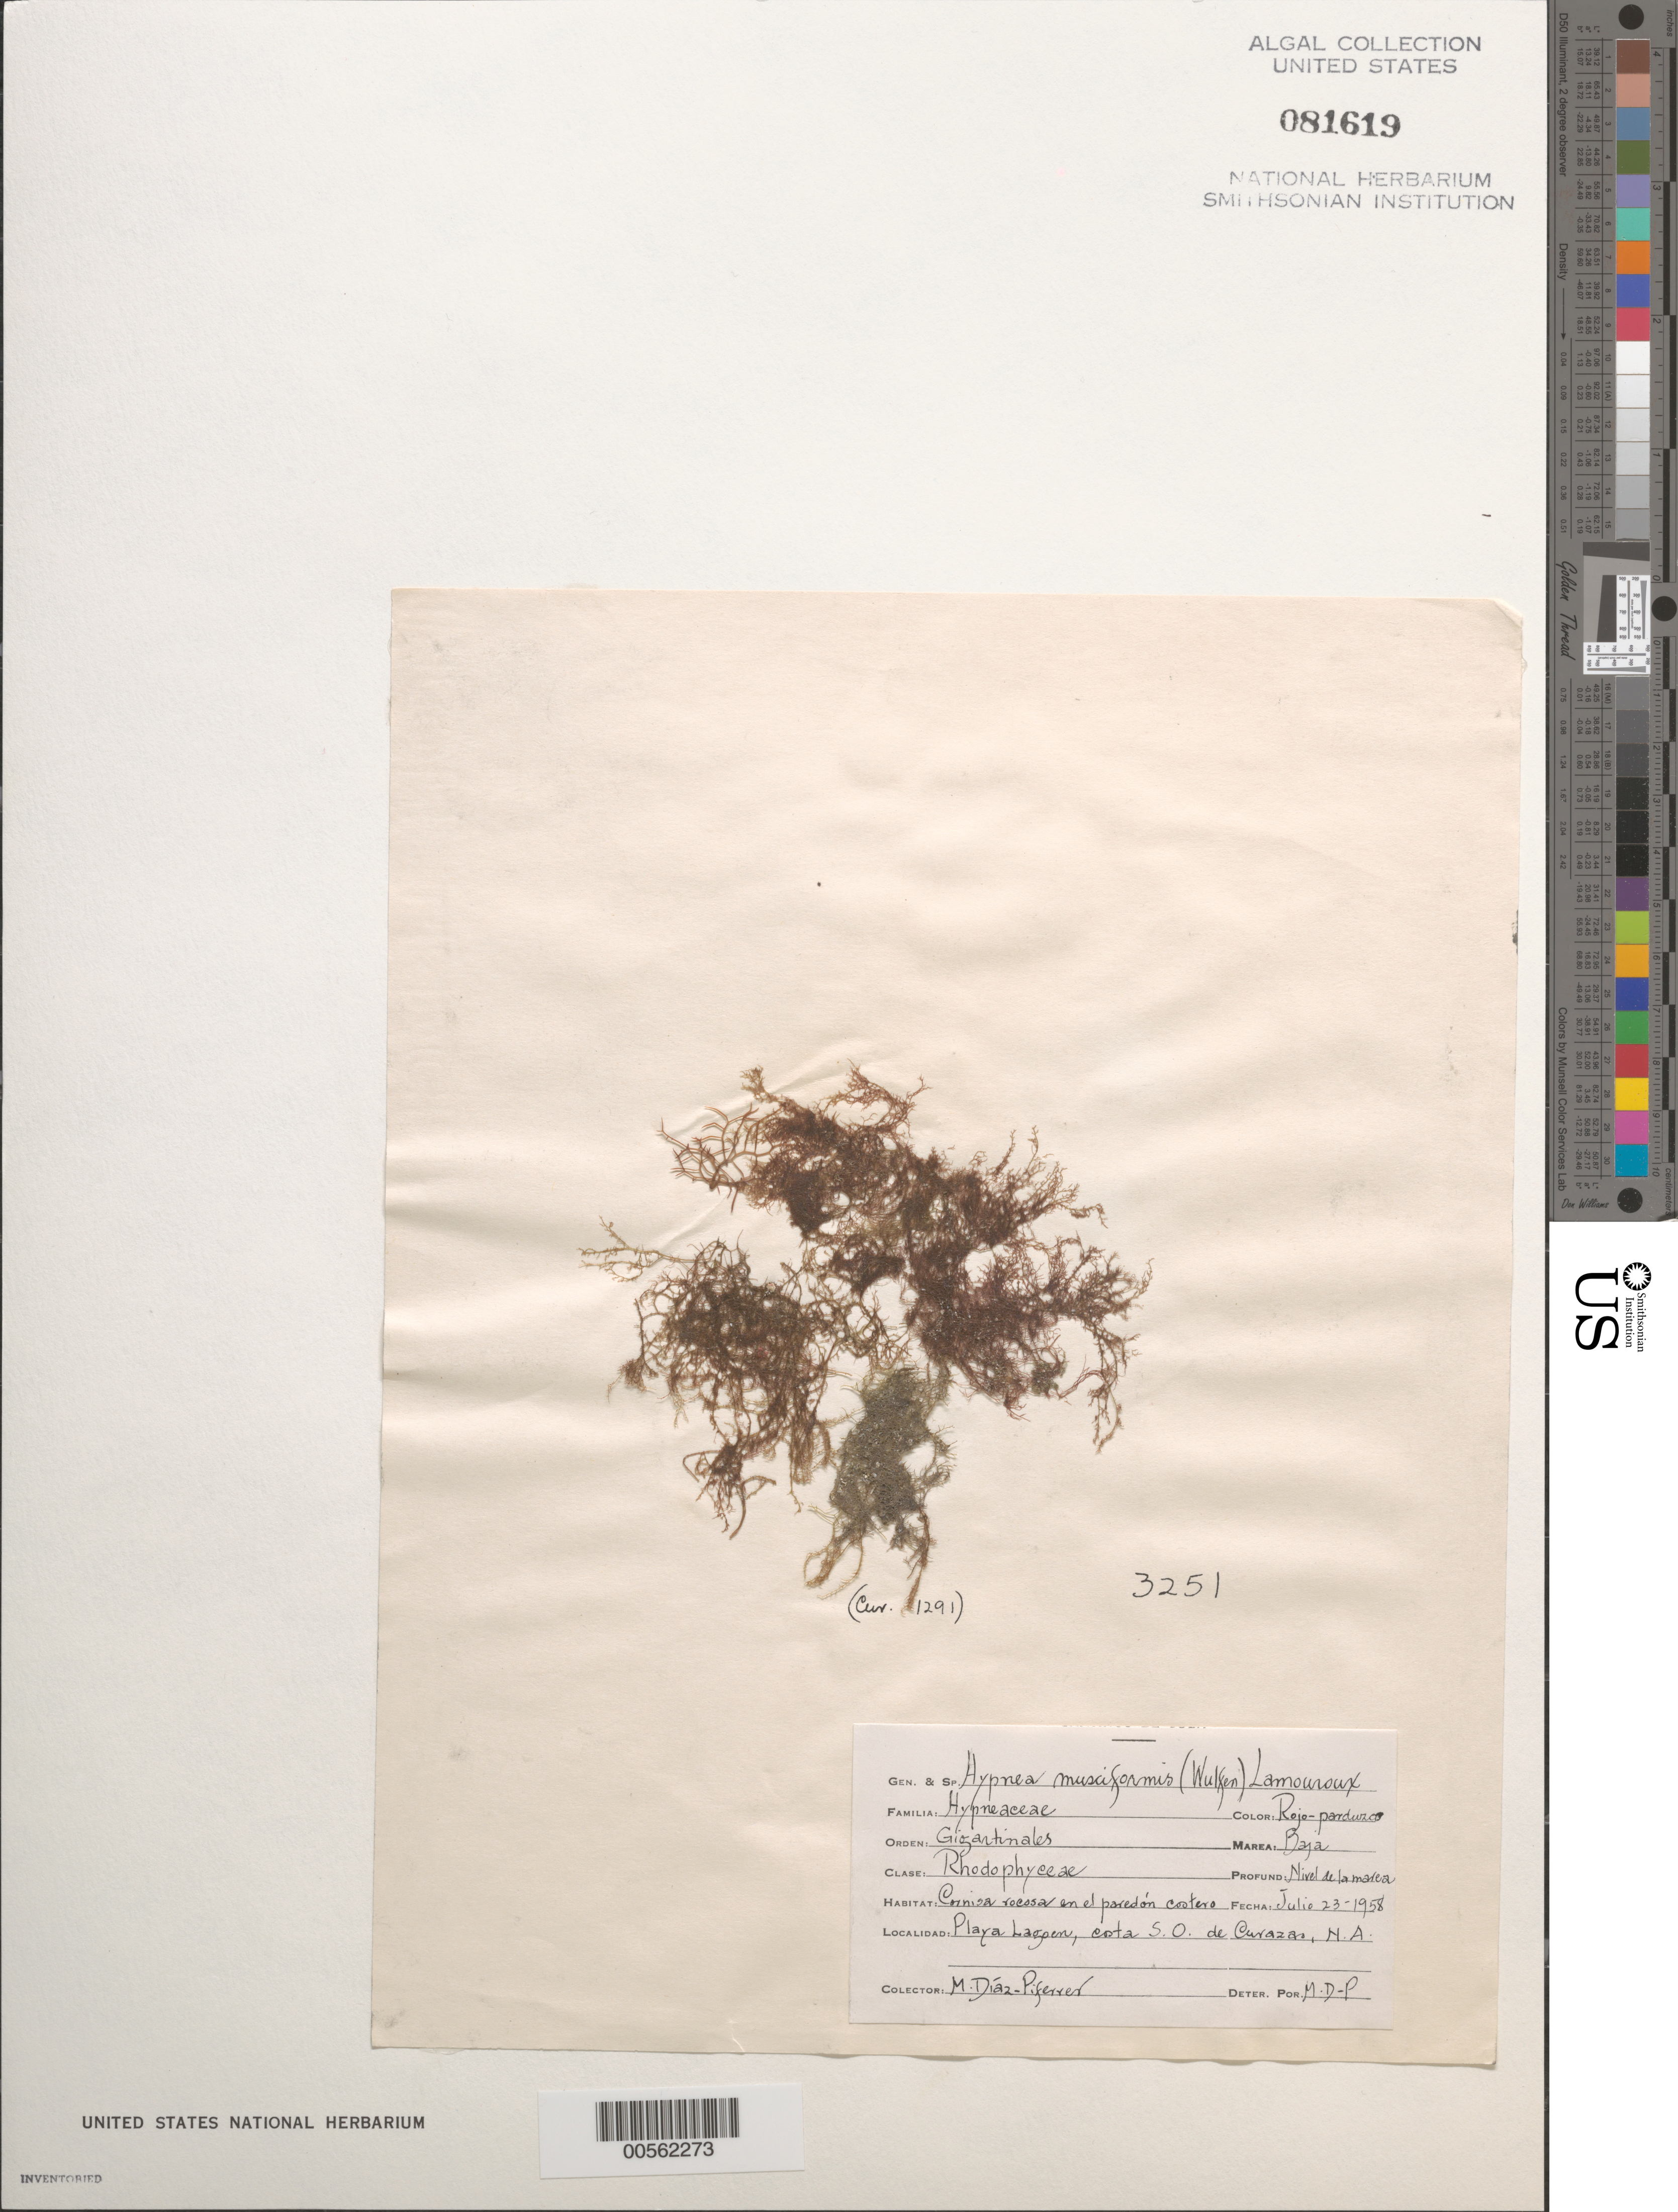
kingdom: Plantae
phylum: Rhodophyta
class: Florideophyceae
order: Gigartinales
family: Cystocloniaceae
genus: Hypnea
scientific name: Hypnea musciformis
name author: (Wulfen) J.V.Lamouroux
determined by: Diaz-Piferrer, M.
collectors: M. Diaz-Piferrer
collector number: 3251 & CUR. 129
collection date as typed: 23 Jul 1958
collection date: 1958-07-23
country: Curaçao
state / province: ABC Islands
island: Curaçao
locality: Playa Lagoen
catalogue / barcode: US 81619